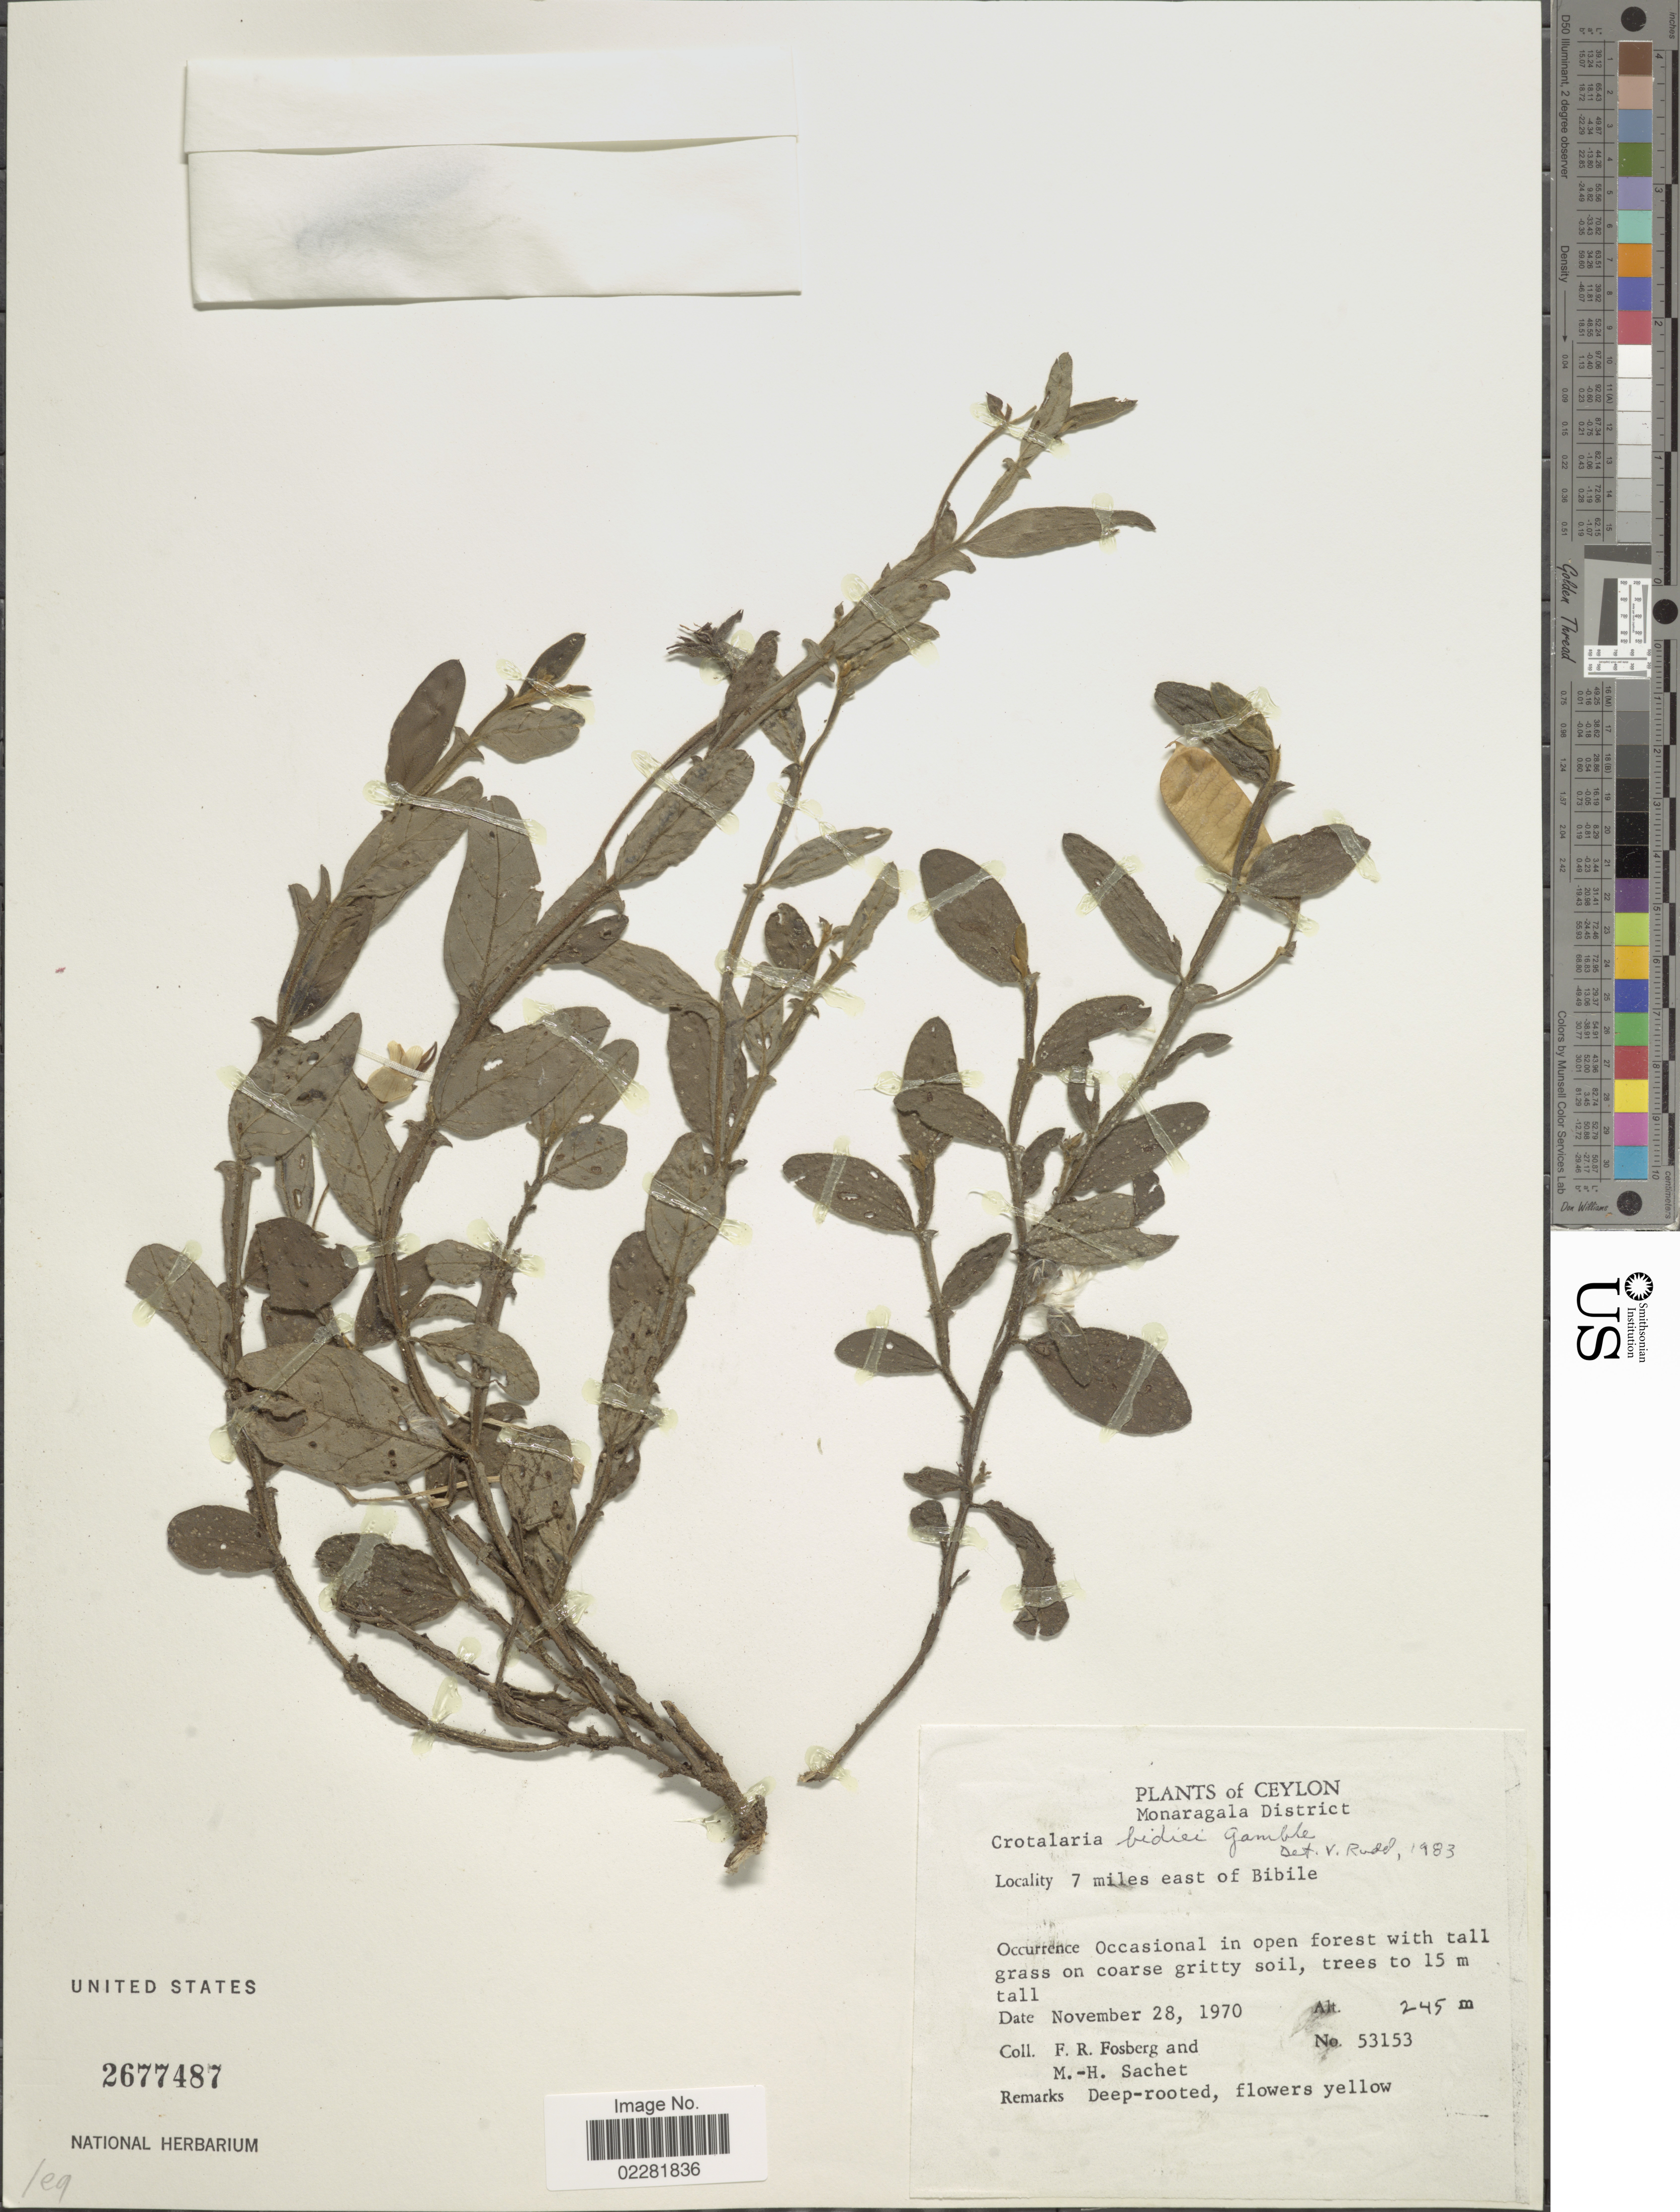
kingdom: Plantae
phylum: Tracheophyta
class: Magnoliopsida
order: Fabales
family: Fabaceae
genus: Crotalaria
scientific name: Crotalaria bidiei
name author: Gamble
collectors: F. R. Fosberg & M.-H. Sachet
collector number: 53153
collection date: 1970-11-28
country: Sri Lanka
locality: Ceylon, Monaragala District, 7 miles east of Bibile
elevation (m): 245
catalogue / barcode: US 2677487